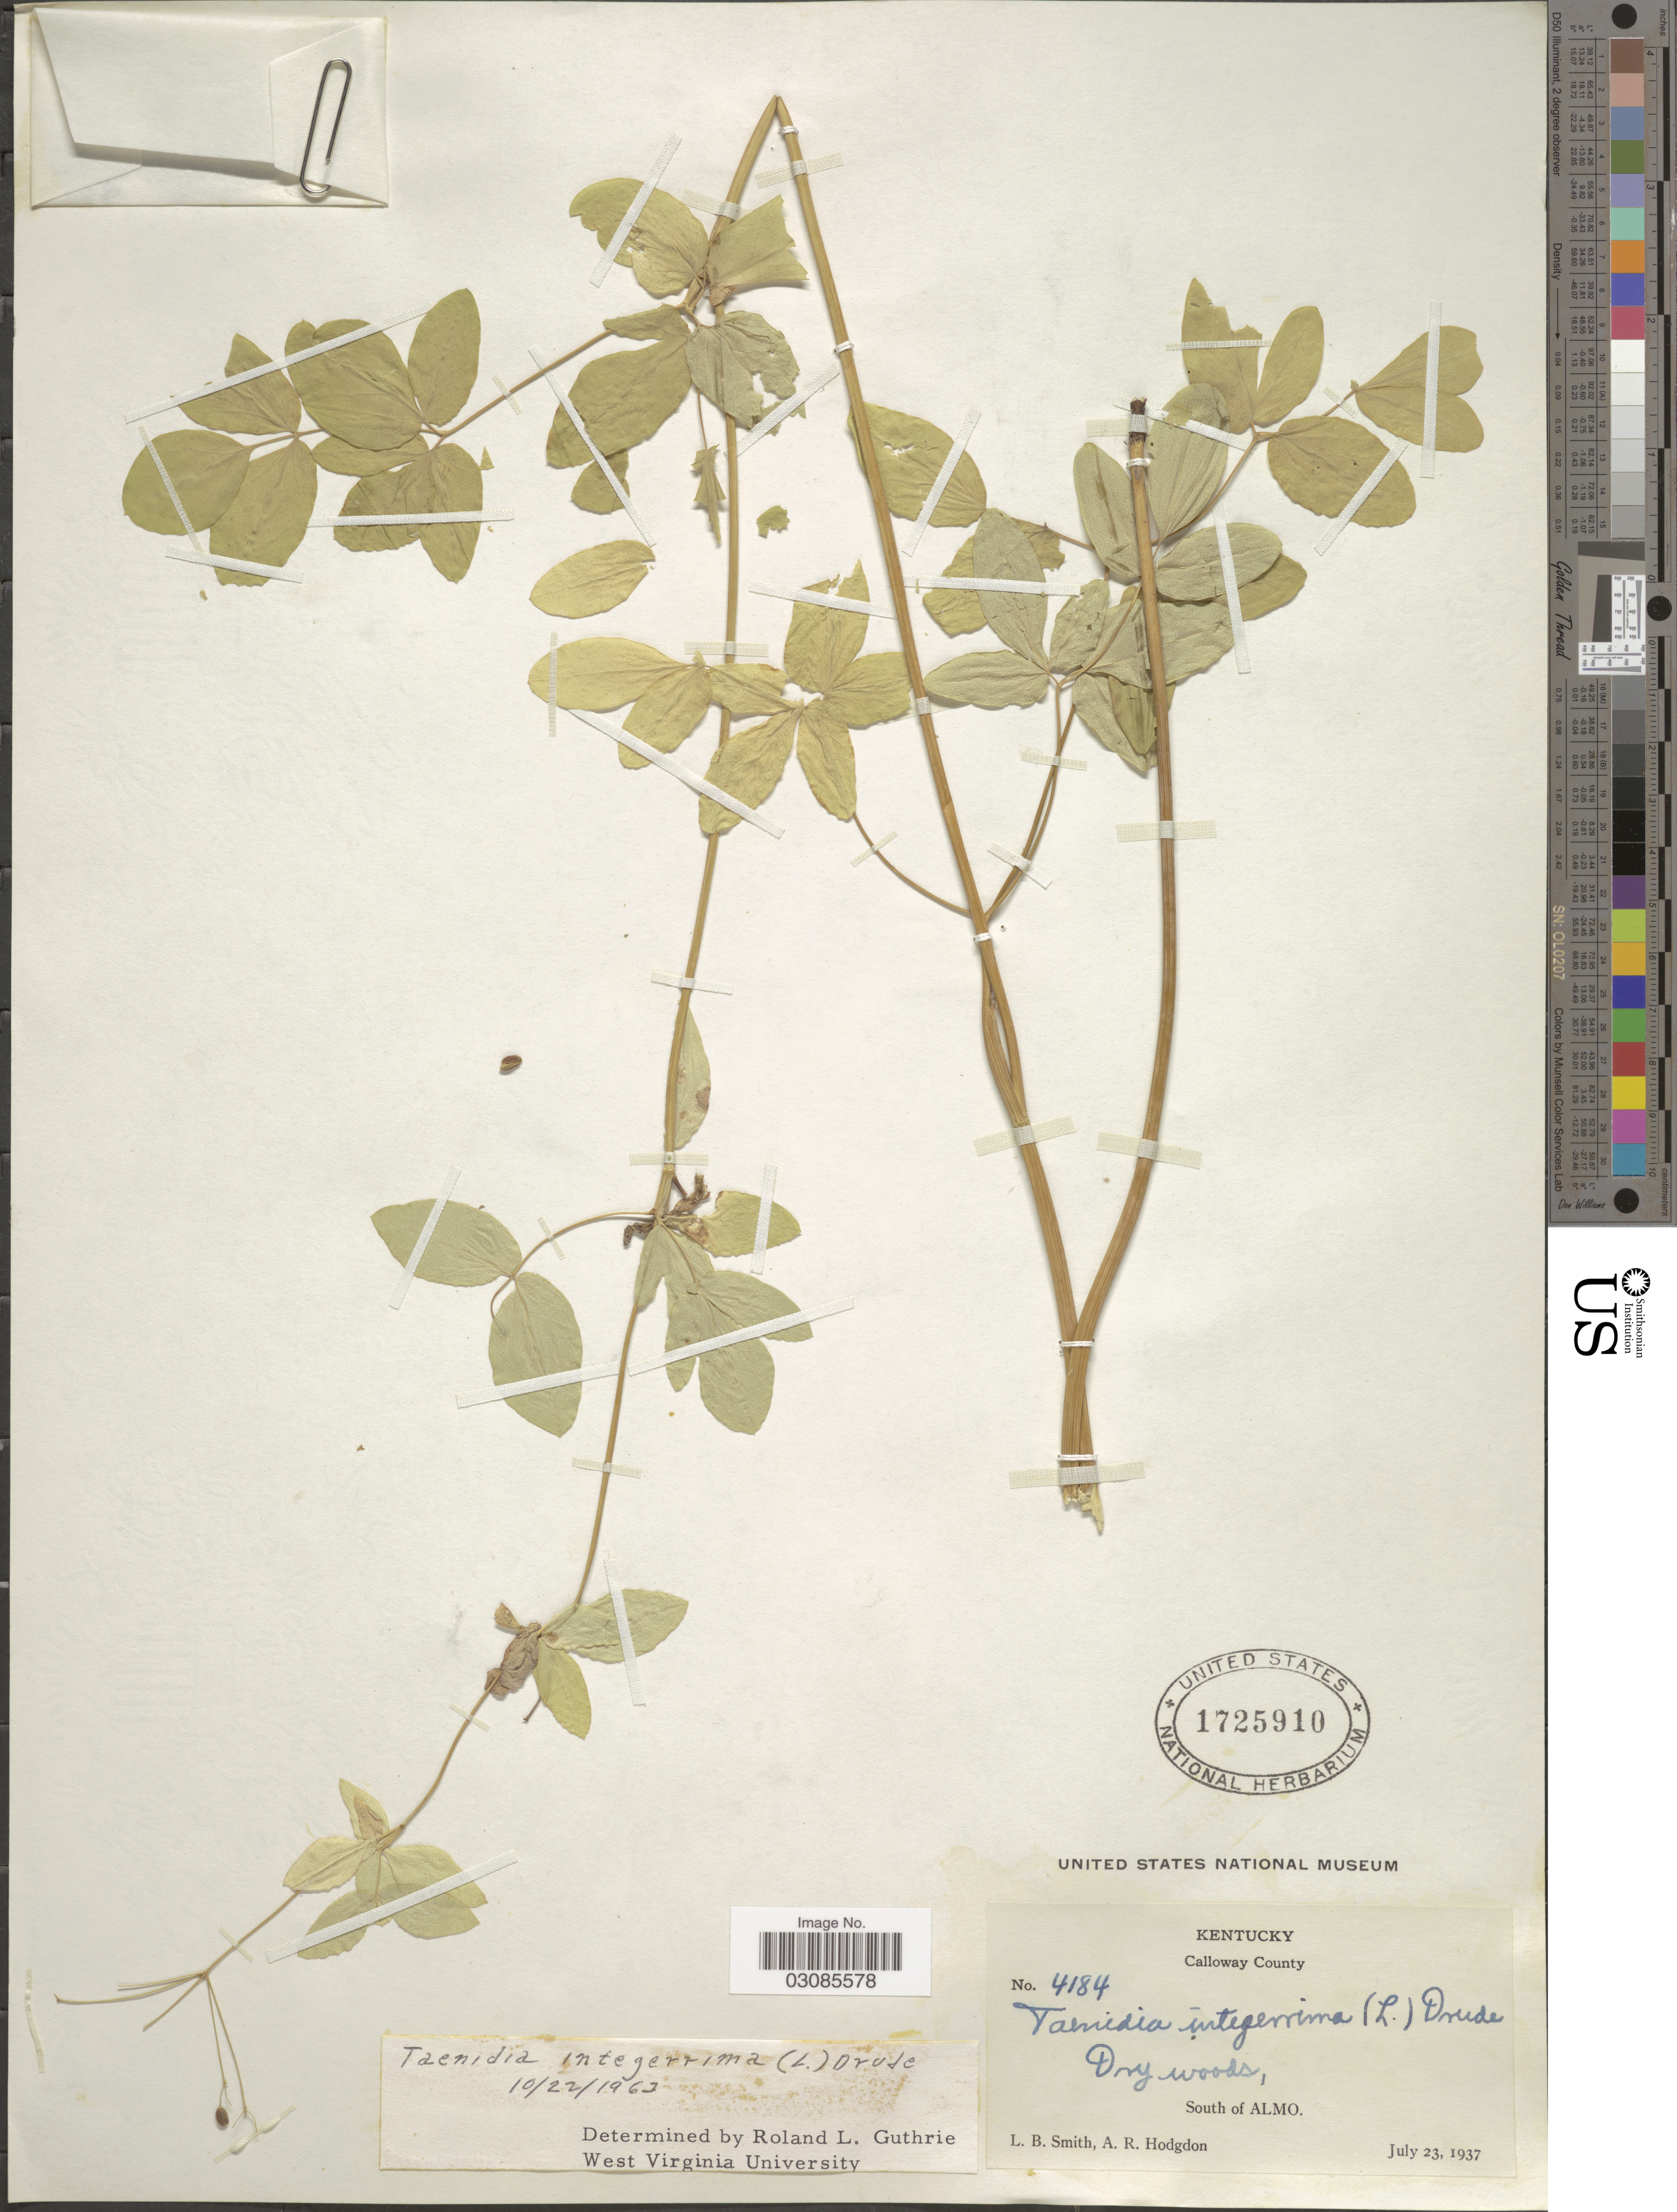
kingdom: Plantae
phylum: Tracheophyta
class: Magnoliopsida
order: Apiales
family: Apiaceae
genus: Taenidia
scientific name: Taenidia integerrima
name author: (L.) Drude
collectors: L. Smith & A. R. Hodgdon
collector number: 4184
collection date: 1937-07-23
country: United States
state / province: Kentucky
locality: Calloway County. South of Almo.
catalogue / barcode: US 1725910